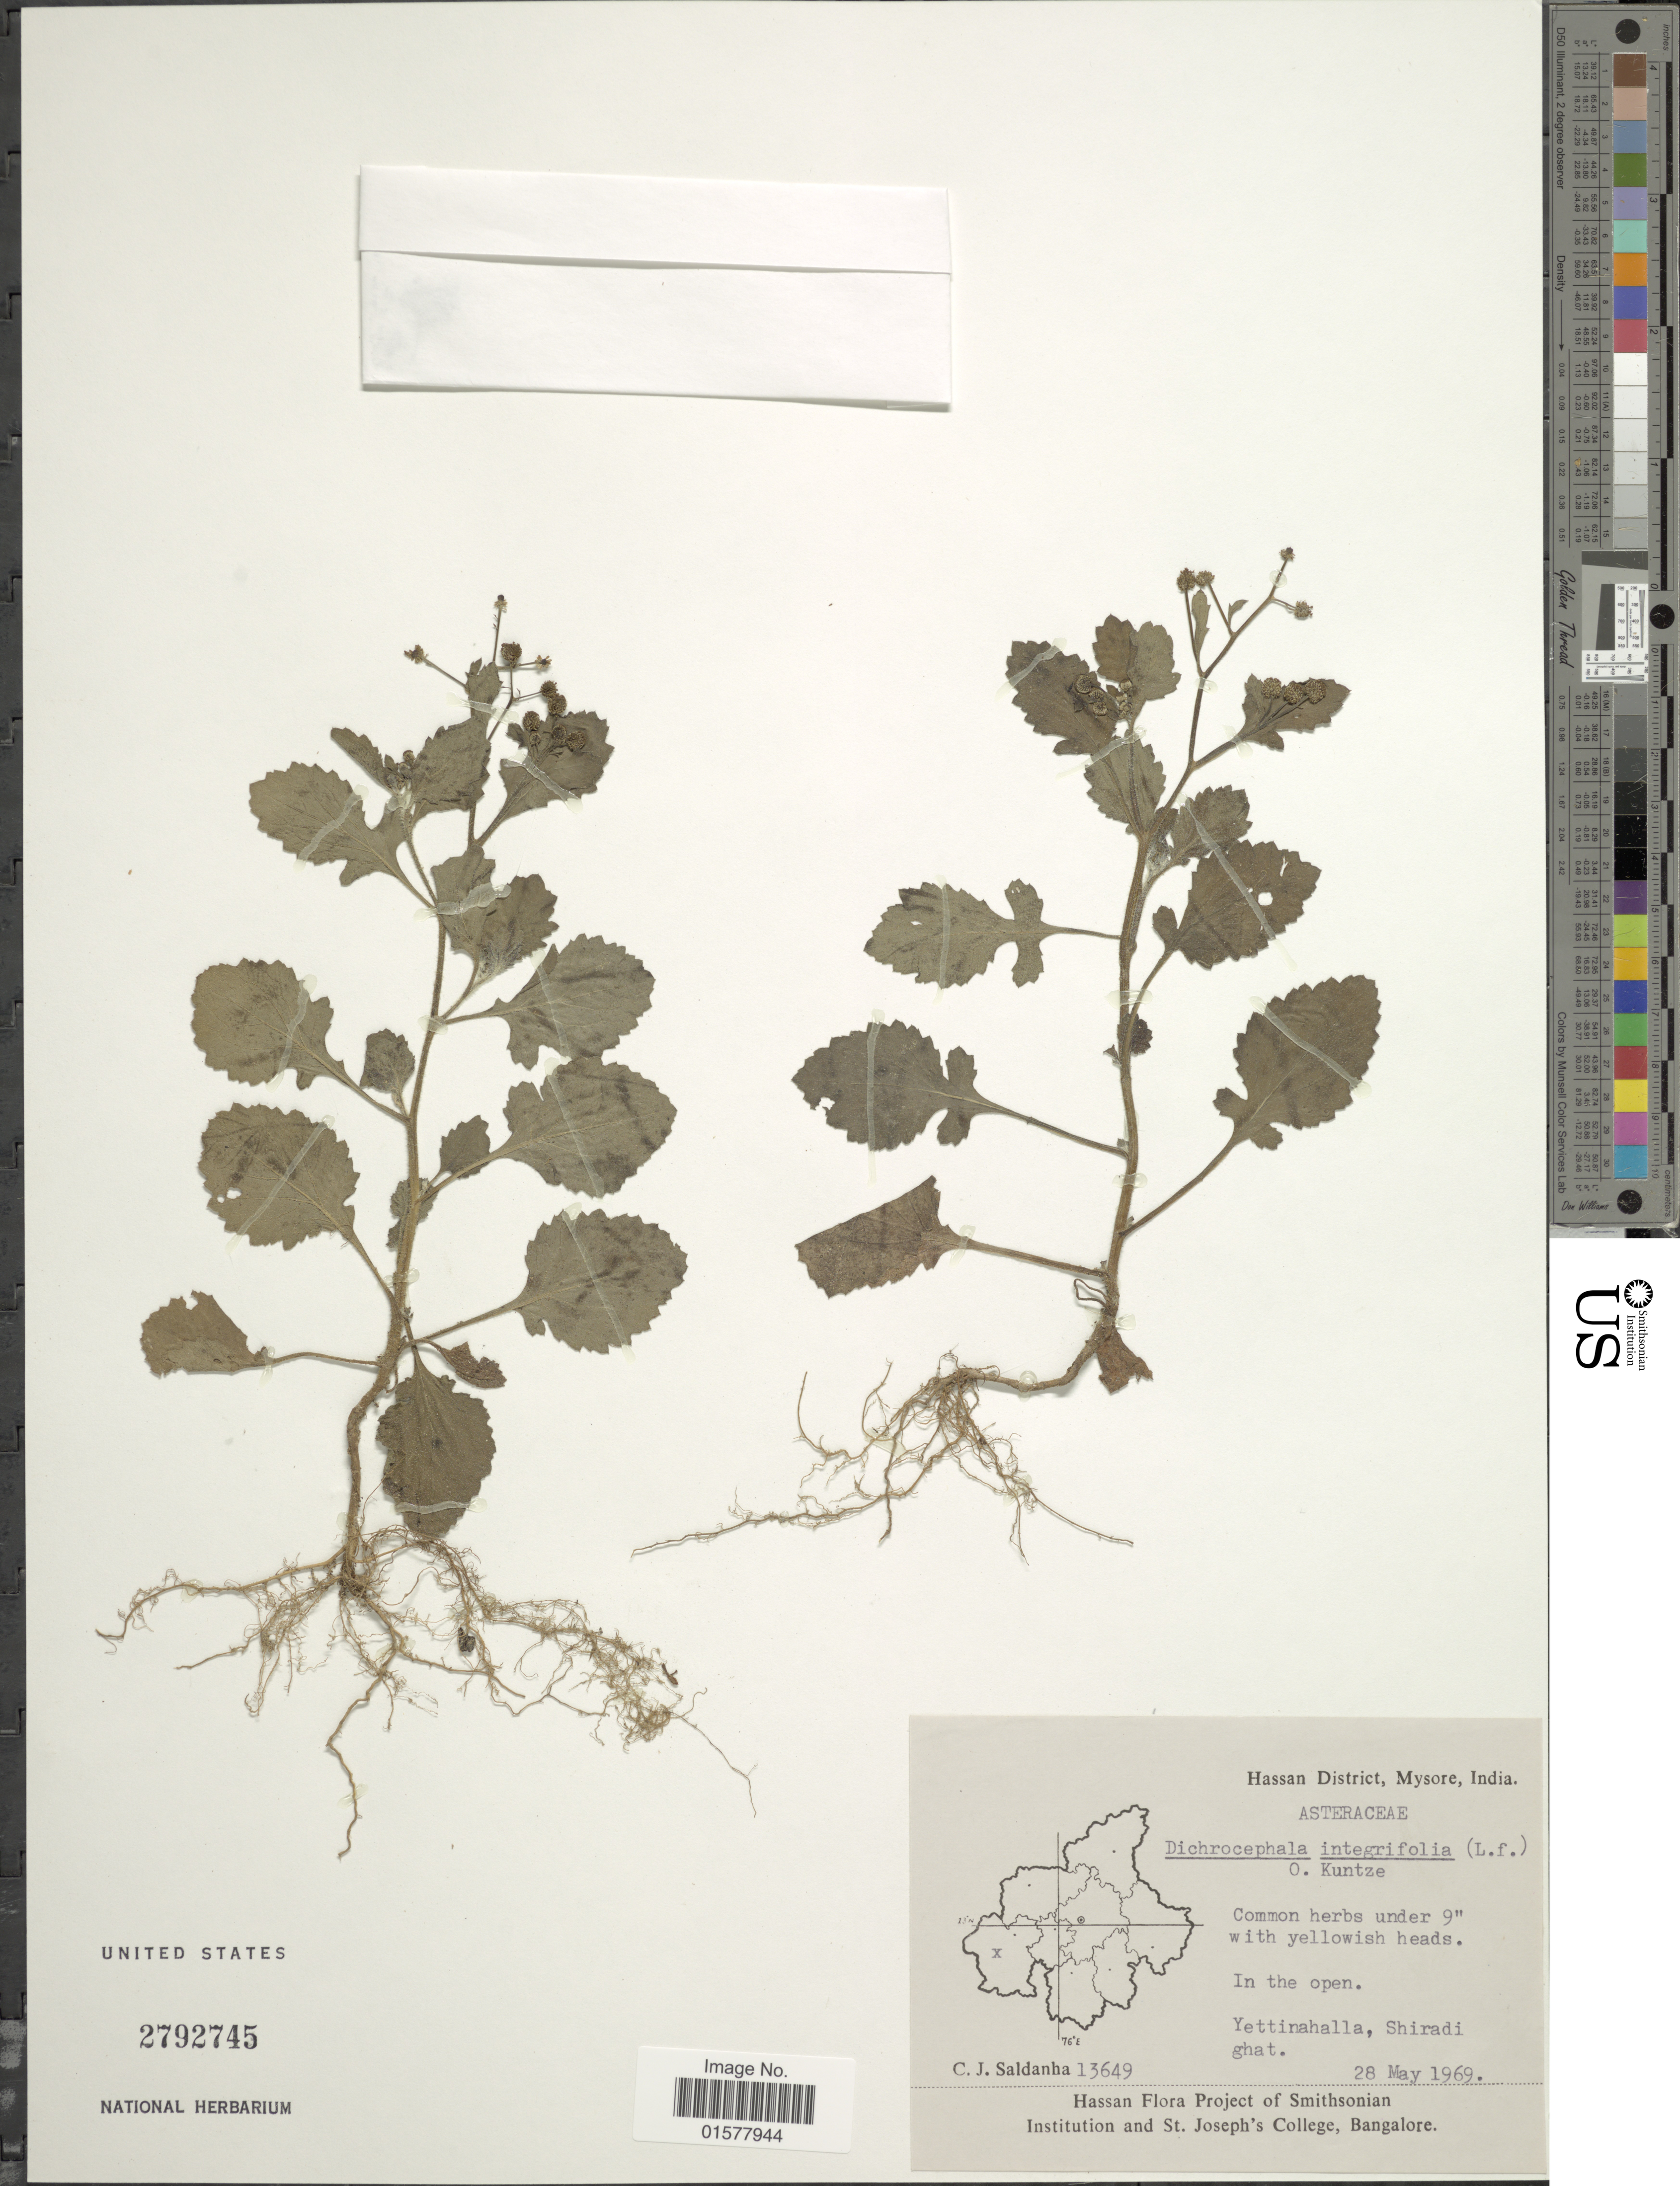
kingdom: Plantae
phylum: Tracheophyta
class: Magnoliopsida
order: Asterales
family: Asteraceae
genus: Dichrocephala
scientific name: Dichrocephala integrifolia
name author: (L. f.) Kuntze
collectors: C. J. Saldanha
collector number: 13649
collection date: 1969-05-28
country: India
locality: Hassan District, Mysore, India, Yettinahalla, Shiradi ghat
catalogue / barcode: US 2792745